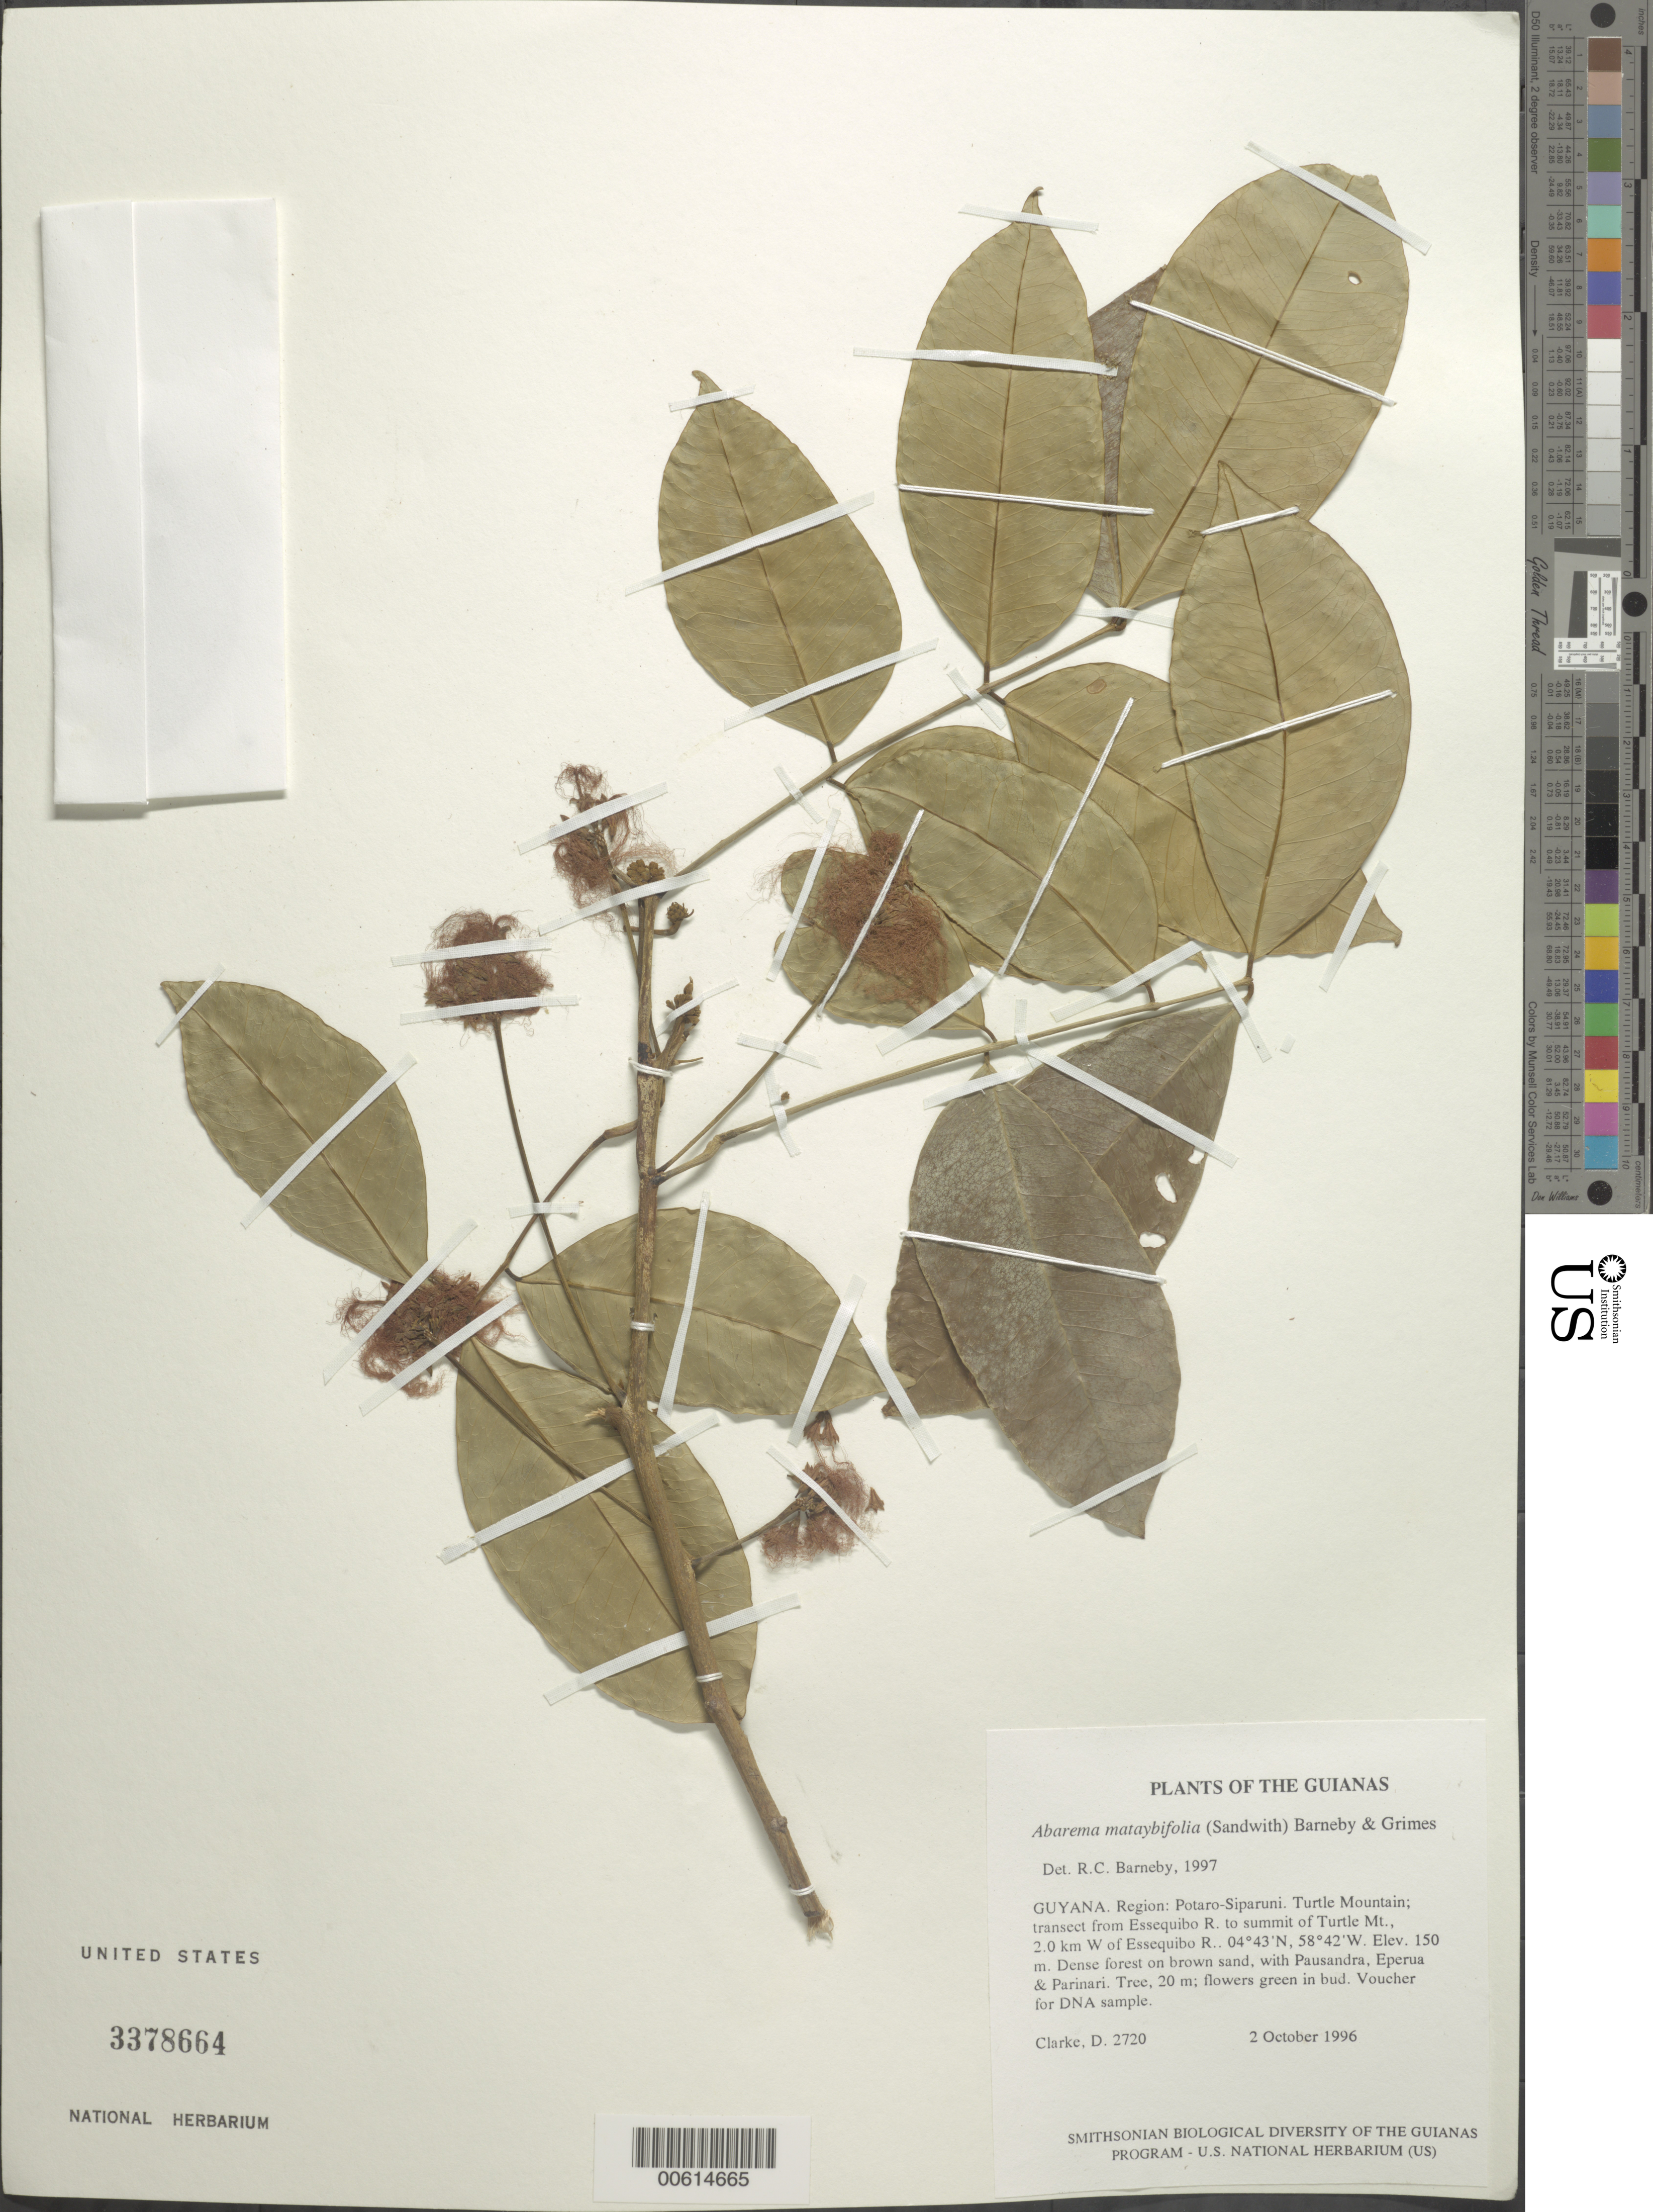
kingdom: Plantae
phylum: Tracheophyta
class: Magnoliopsida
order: Fabales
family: Fabaceae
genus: Abarema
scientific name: Abarema mataybifolia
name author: (Sandwith) Barneby & J.W. Grimes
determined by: Barneby, Rupert C., (NY)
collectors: H. D. Clarke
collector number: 2720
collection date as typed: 2 October 1996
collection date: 1996-10-02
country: Guyana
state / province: Potaro-Siparuni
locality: Iwokrama Rainforest Reserve; transect: Essequibo R. - summit of Turtle Mt., 2 km W. of Essequibo R.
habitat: Dense forest on brown sand, with Pausandra, Eperua & Parinari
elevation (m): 150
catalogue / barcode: US 3378664